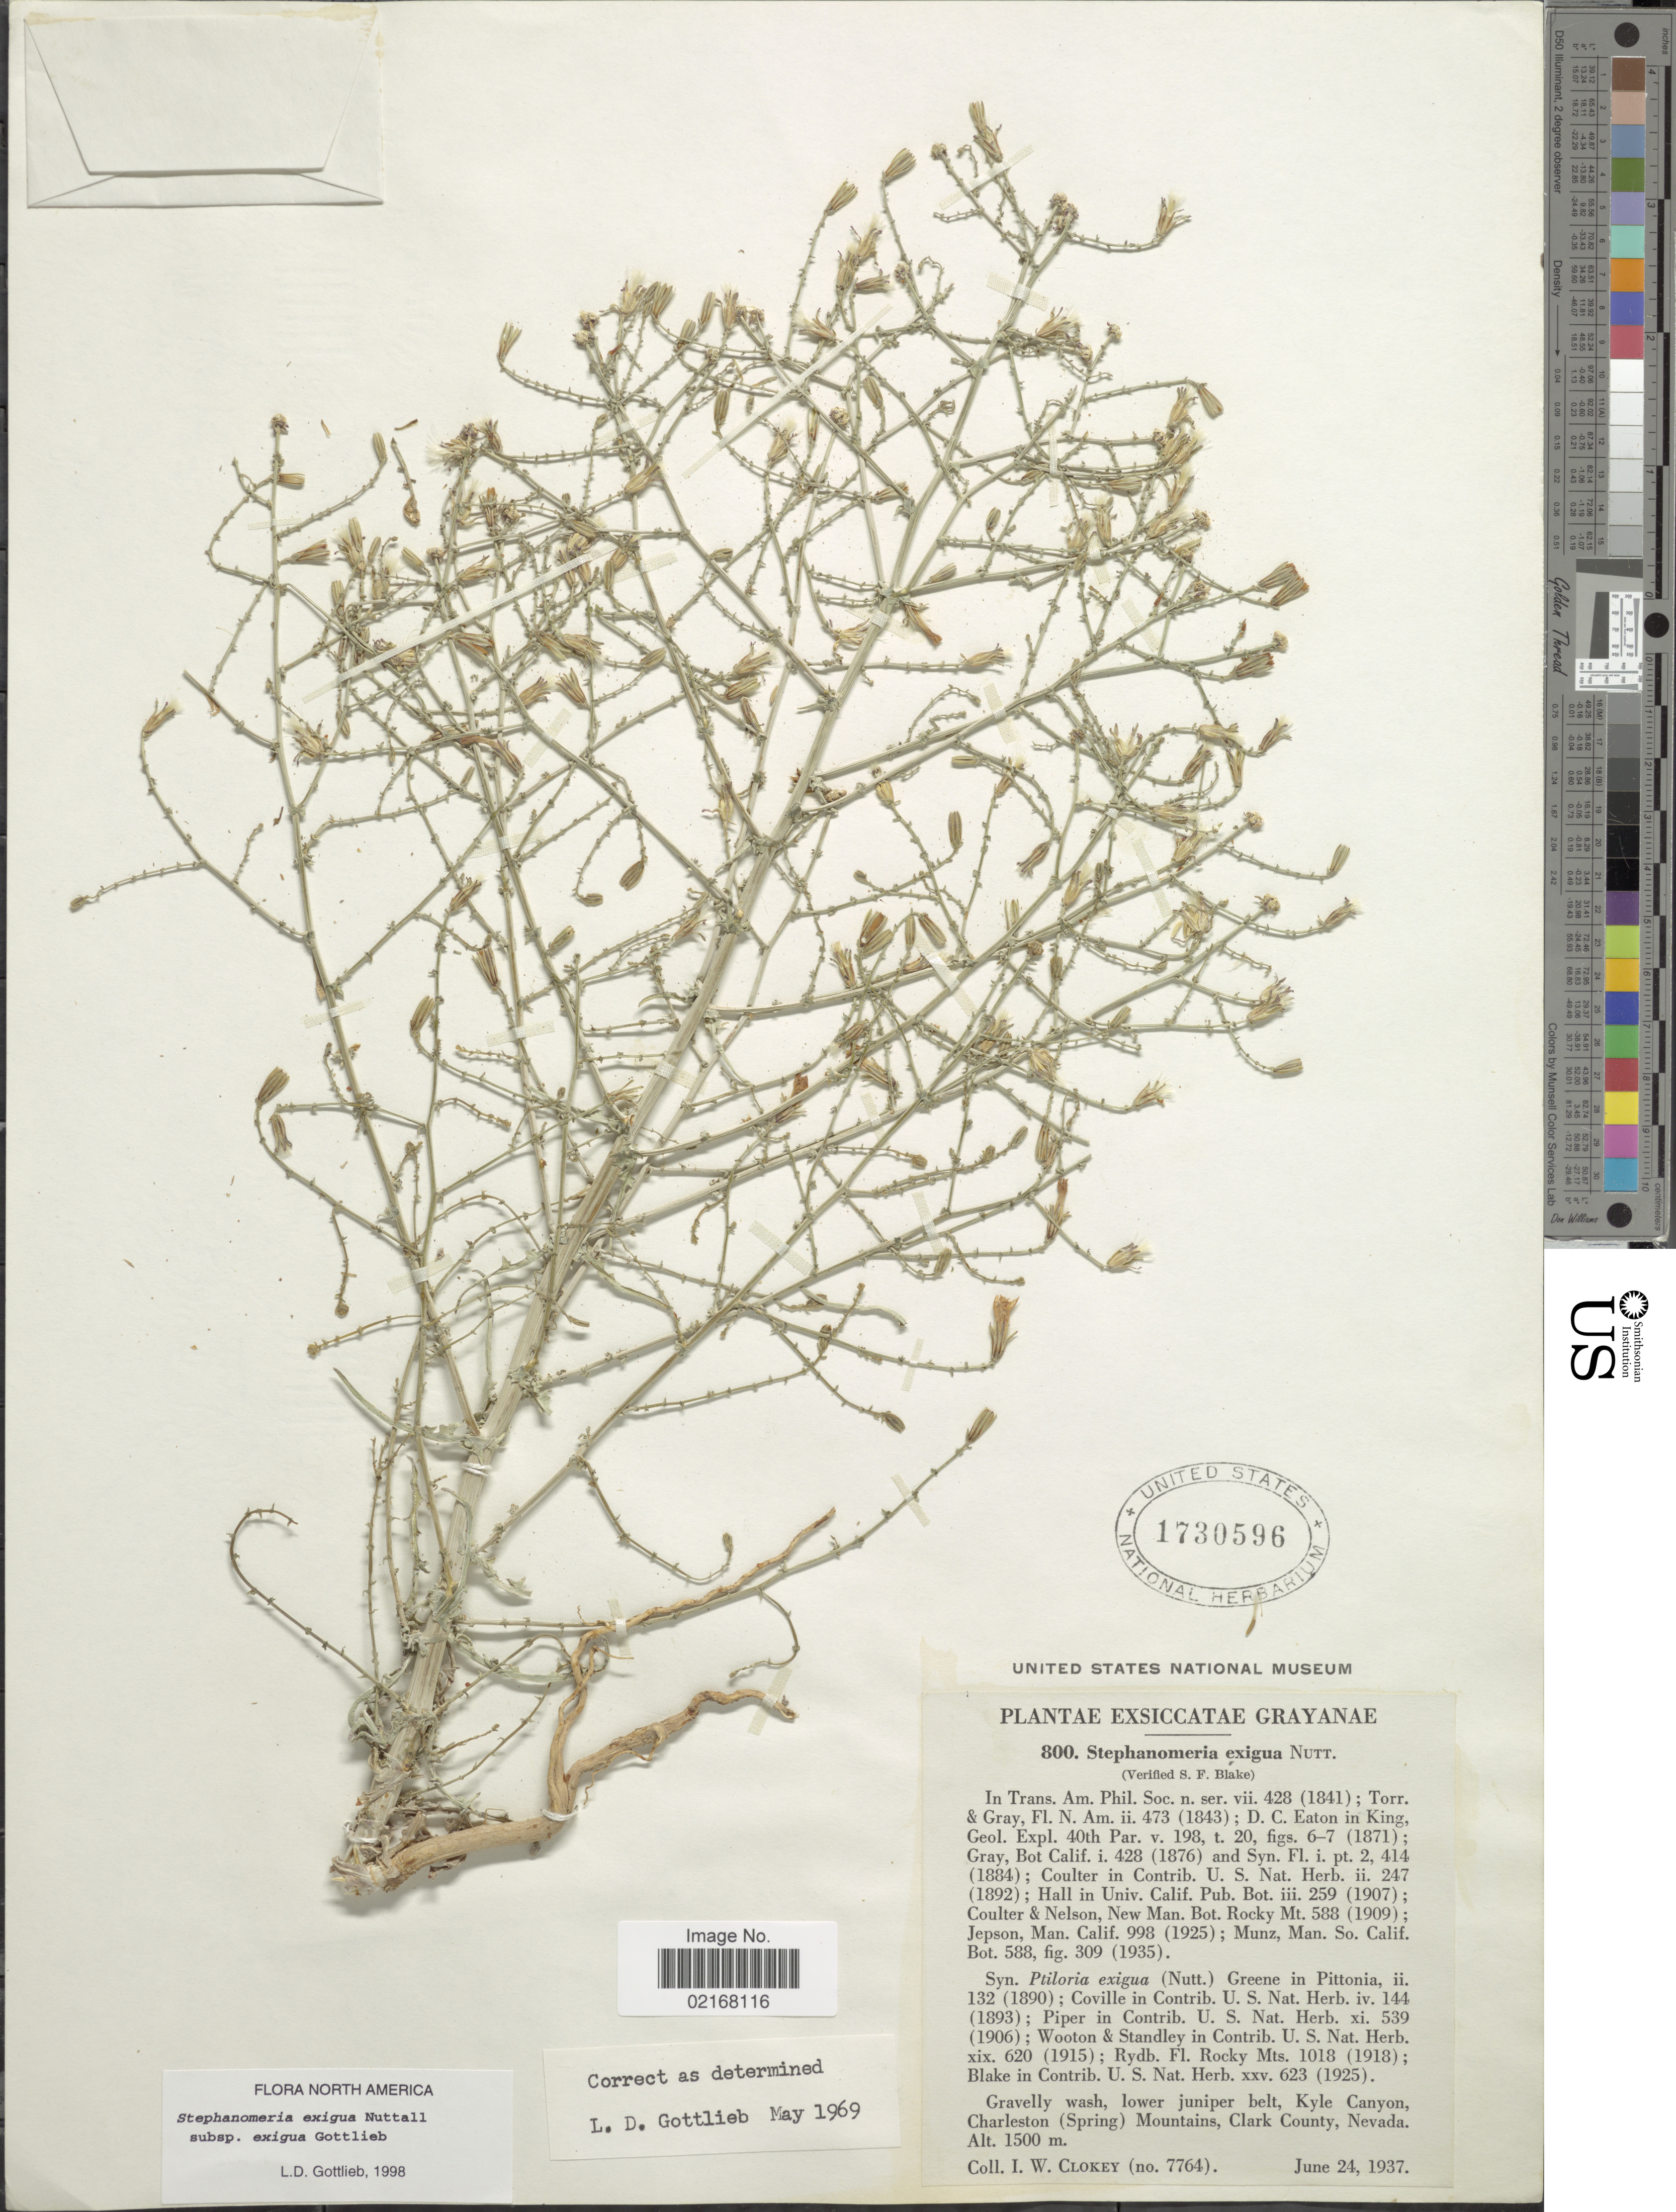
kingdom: Plantae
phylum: Tracheophyta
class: Magnoliopsida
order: Asterales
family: Asteraceae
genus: Stephanomeria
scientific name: Stephanomeria exigua subsp. exigua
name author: Nutt.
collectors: I. W. Clokey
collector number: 7764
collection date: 1937-06-24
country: United States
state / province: Nevada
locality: Gravelly wash, lower juniper belt, Kyle Canyon, Charleston (Spring) Mountains, Clark County, Nevada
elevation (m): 1500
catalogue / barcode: US 1730596